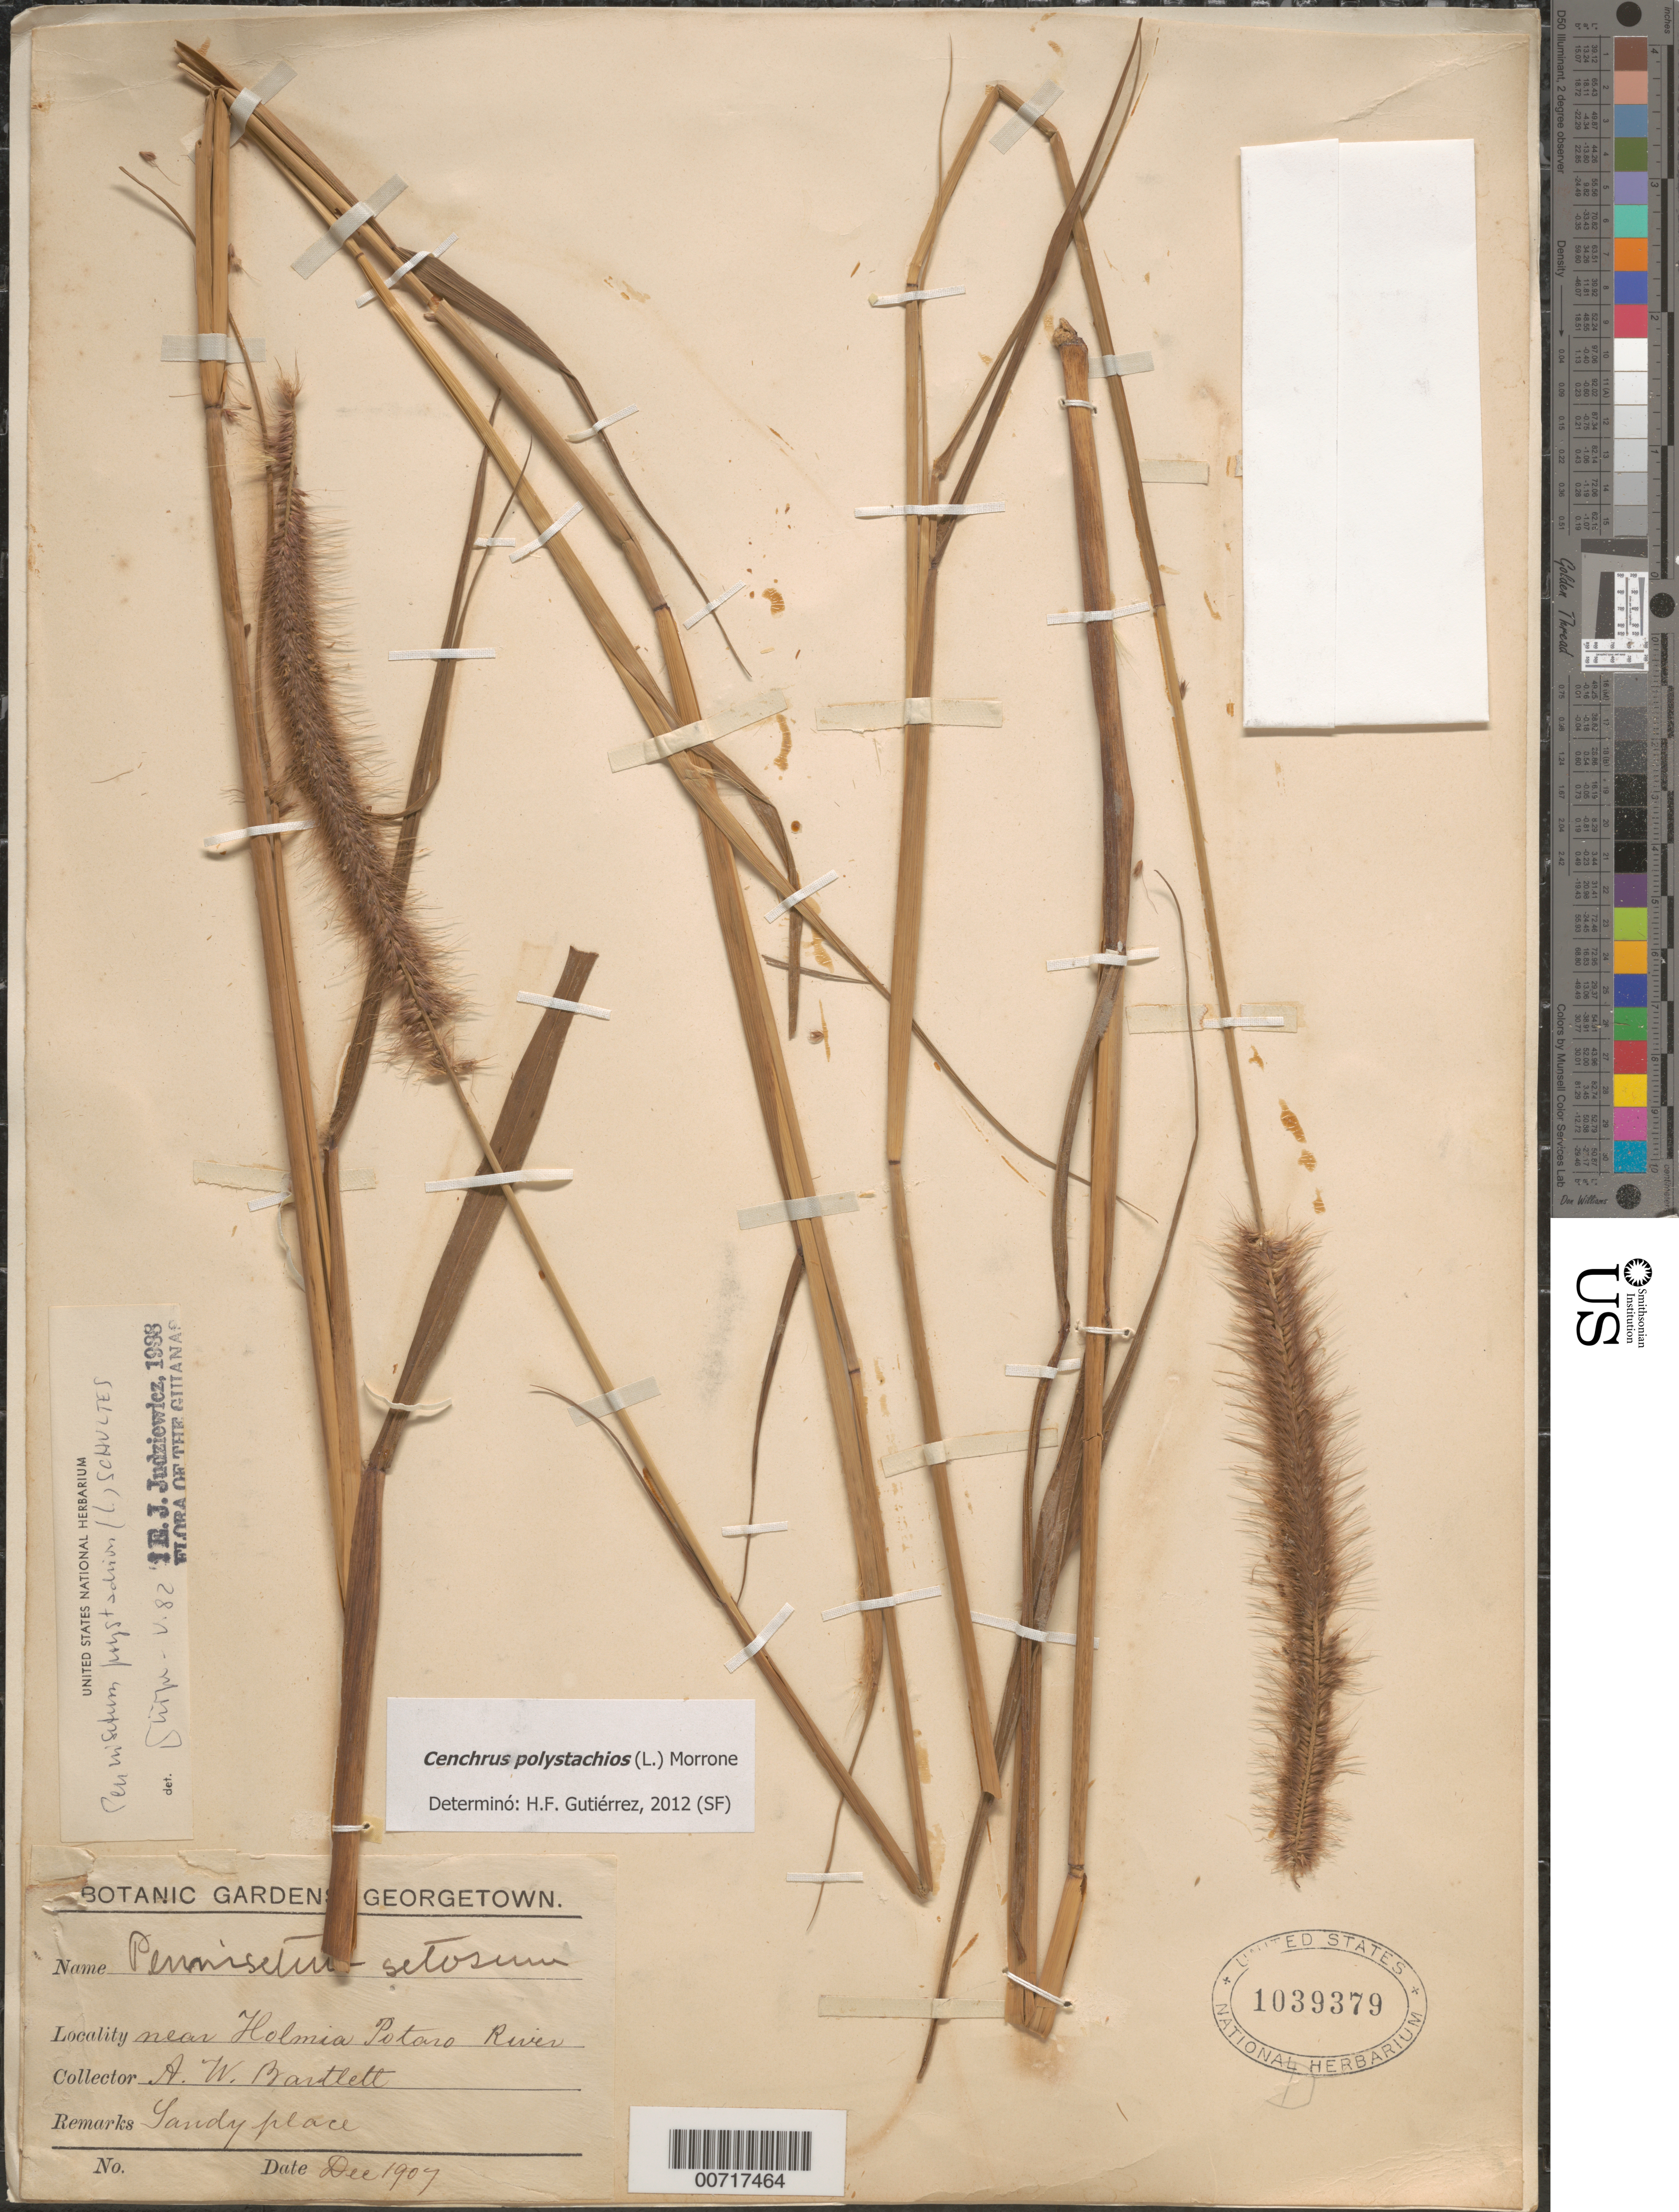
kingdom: Plantae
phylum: Tracheophyta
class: Liliopsida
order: Poales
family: Poaceae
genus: Cenchrus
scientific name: Cenchrus polystachios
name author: (L.) Morrone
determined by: Gutiérrez, H. F.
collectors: A. W. Bartlett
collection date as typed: Dec-07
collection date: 2007-12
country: Guyana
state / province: Potaro-Siparuni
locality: Holmia, Potaro River, vic of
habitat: Sandy place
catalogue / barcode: US 1039379